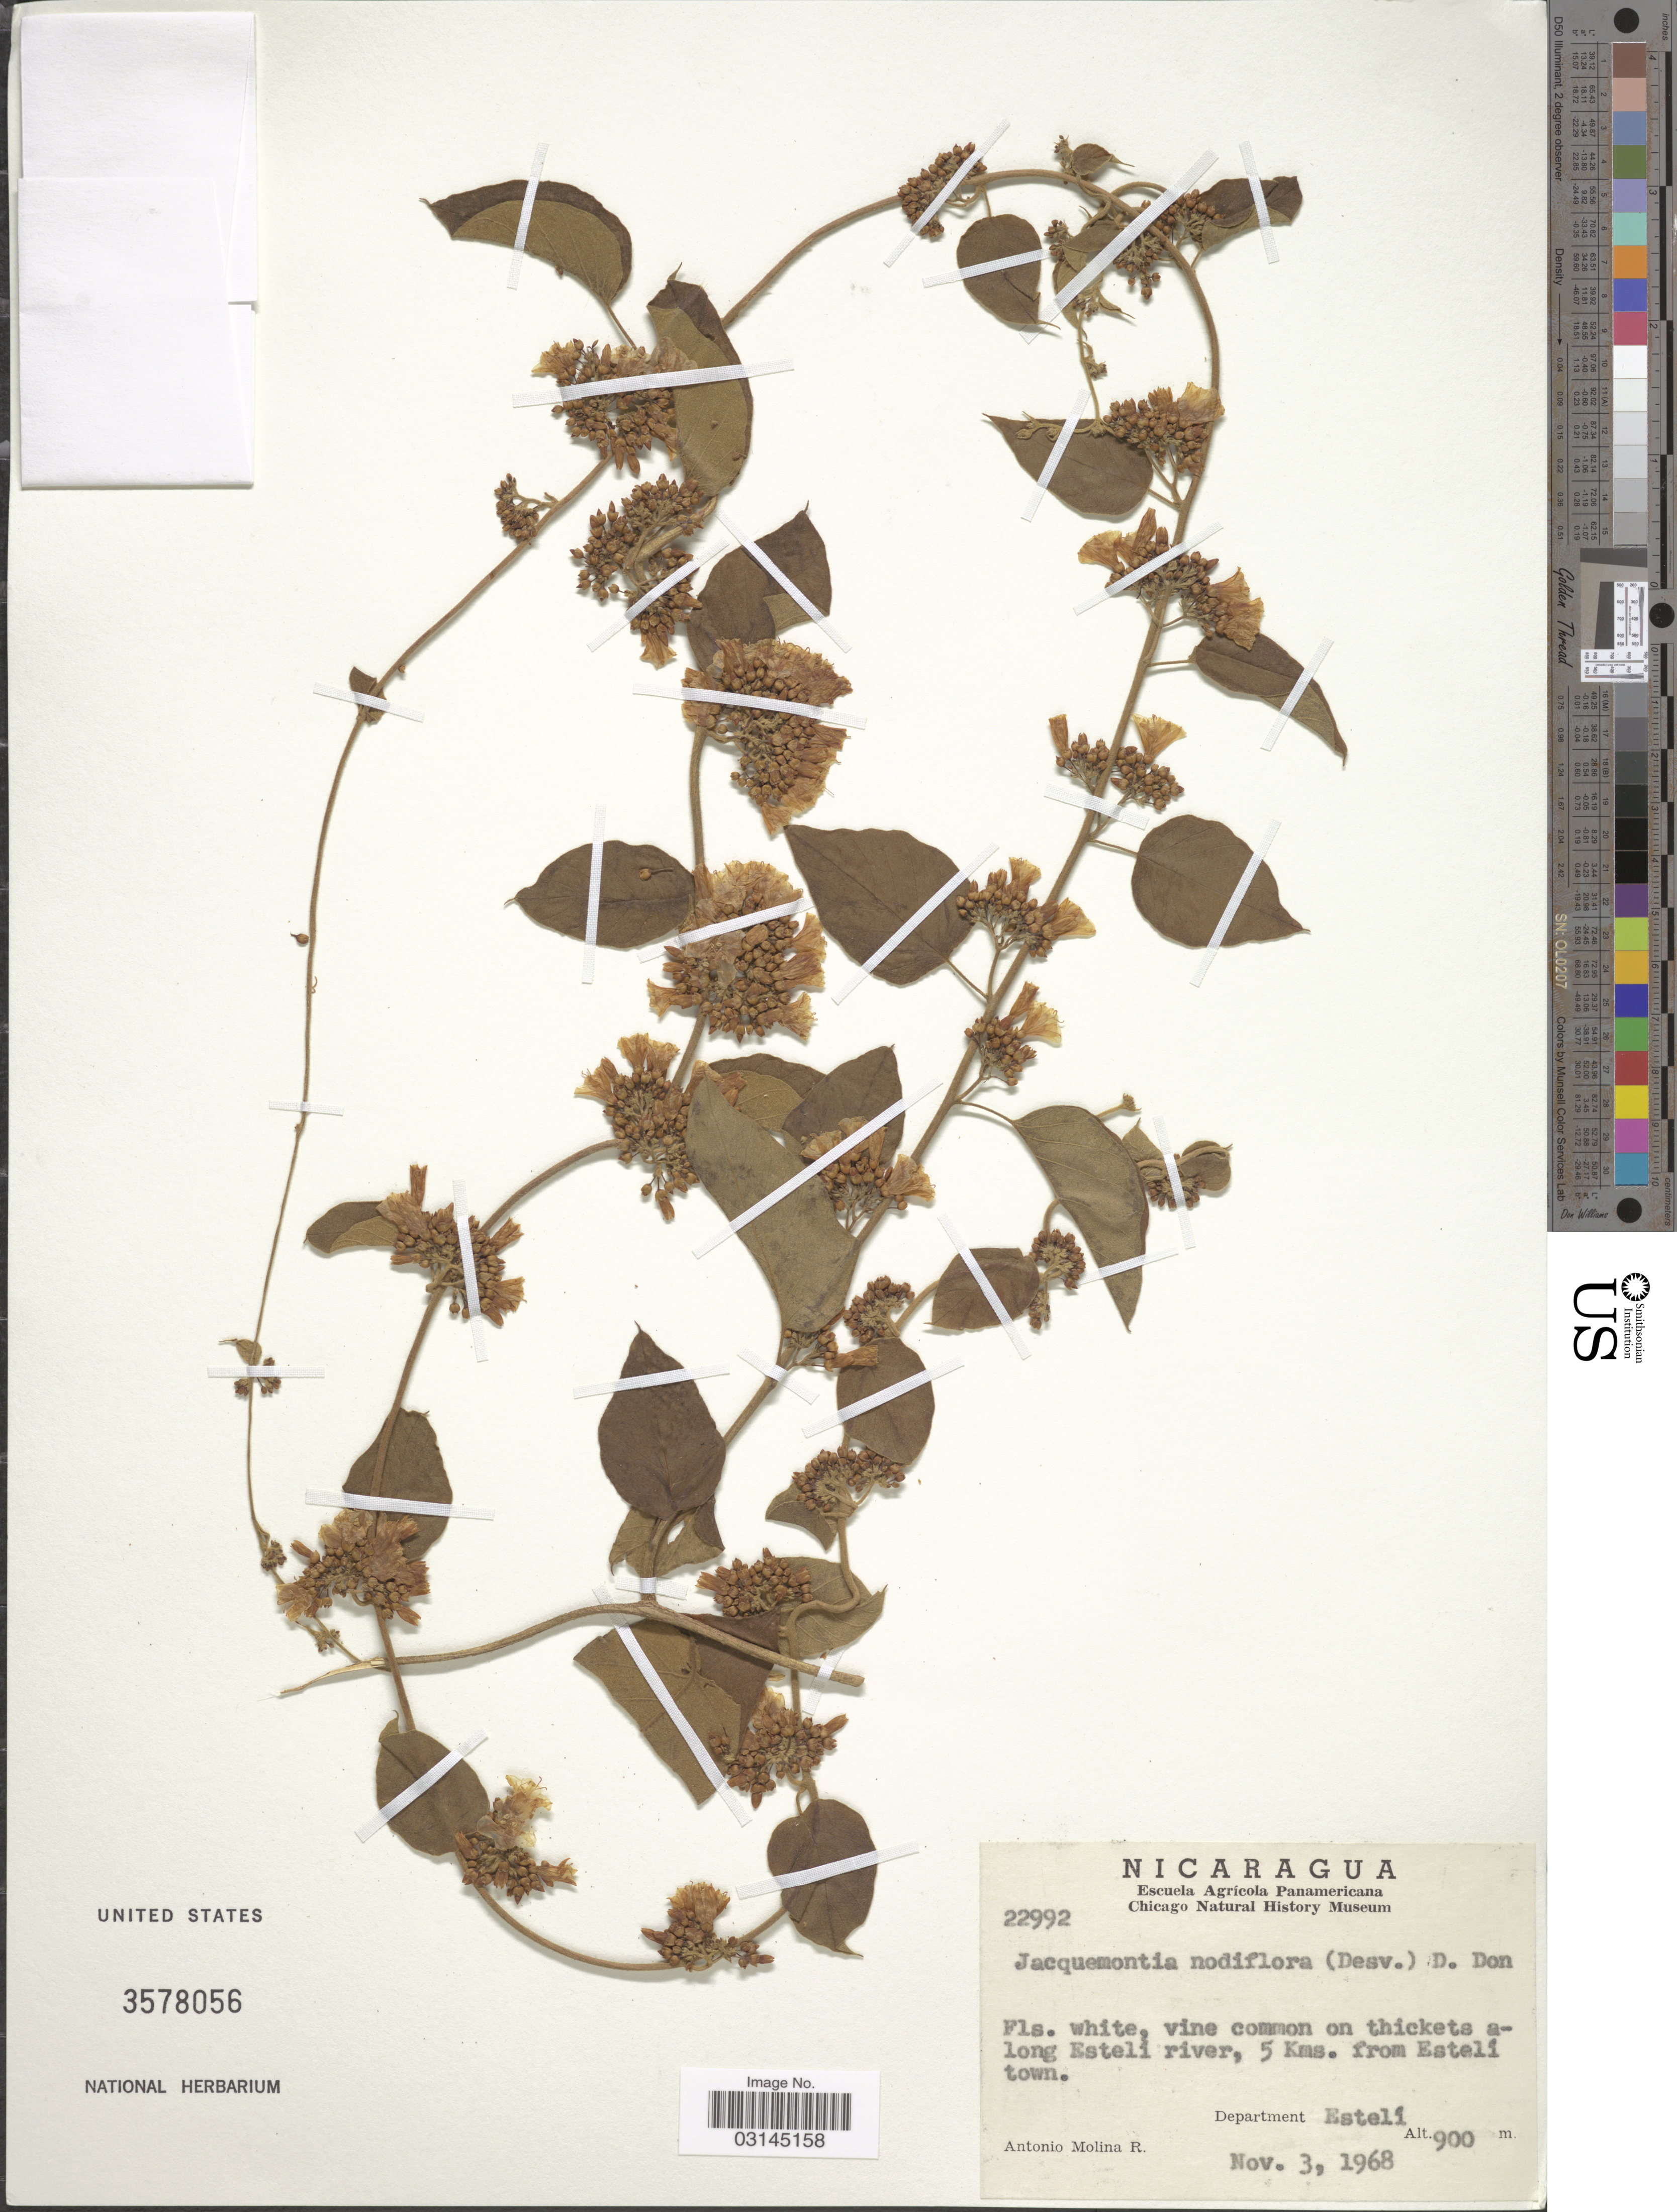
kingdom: Plantae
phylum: Tracheophyta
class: Magnoliopsida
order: Solanales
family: Convolvulaceae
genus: Convolvulus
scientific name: Convolvulus nodiflorus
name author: Desr.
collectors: A. Molina R.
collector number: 22992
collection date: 1968-11-03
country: Nicaragua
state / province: Esteli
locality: Vine common on thickets along Esteli river, 5 Kms. from Estelí town. Department Estelí.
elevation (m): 900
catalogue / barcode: US 3578056